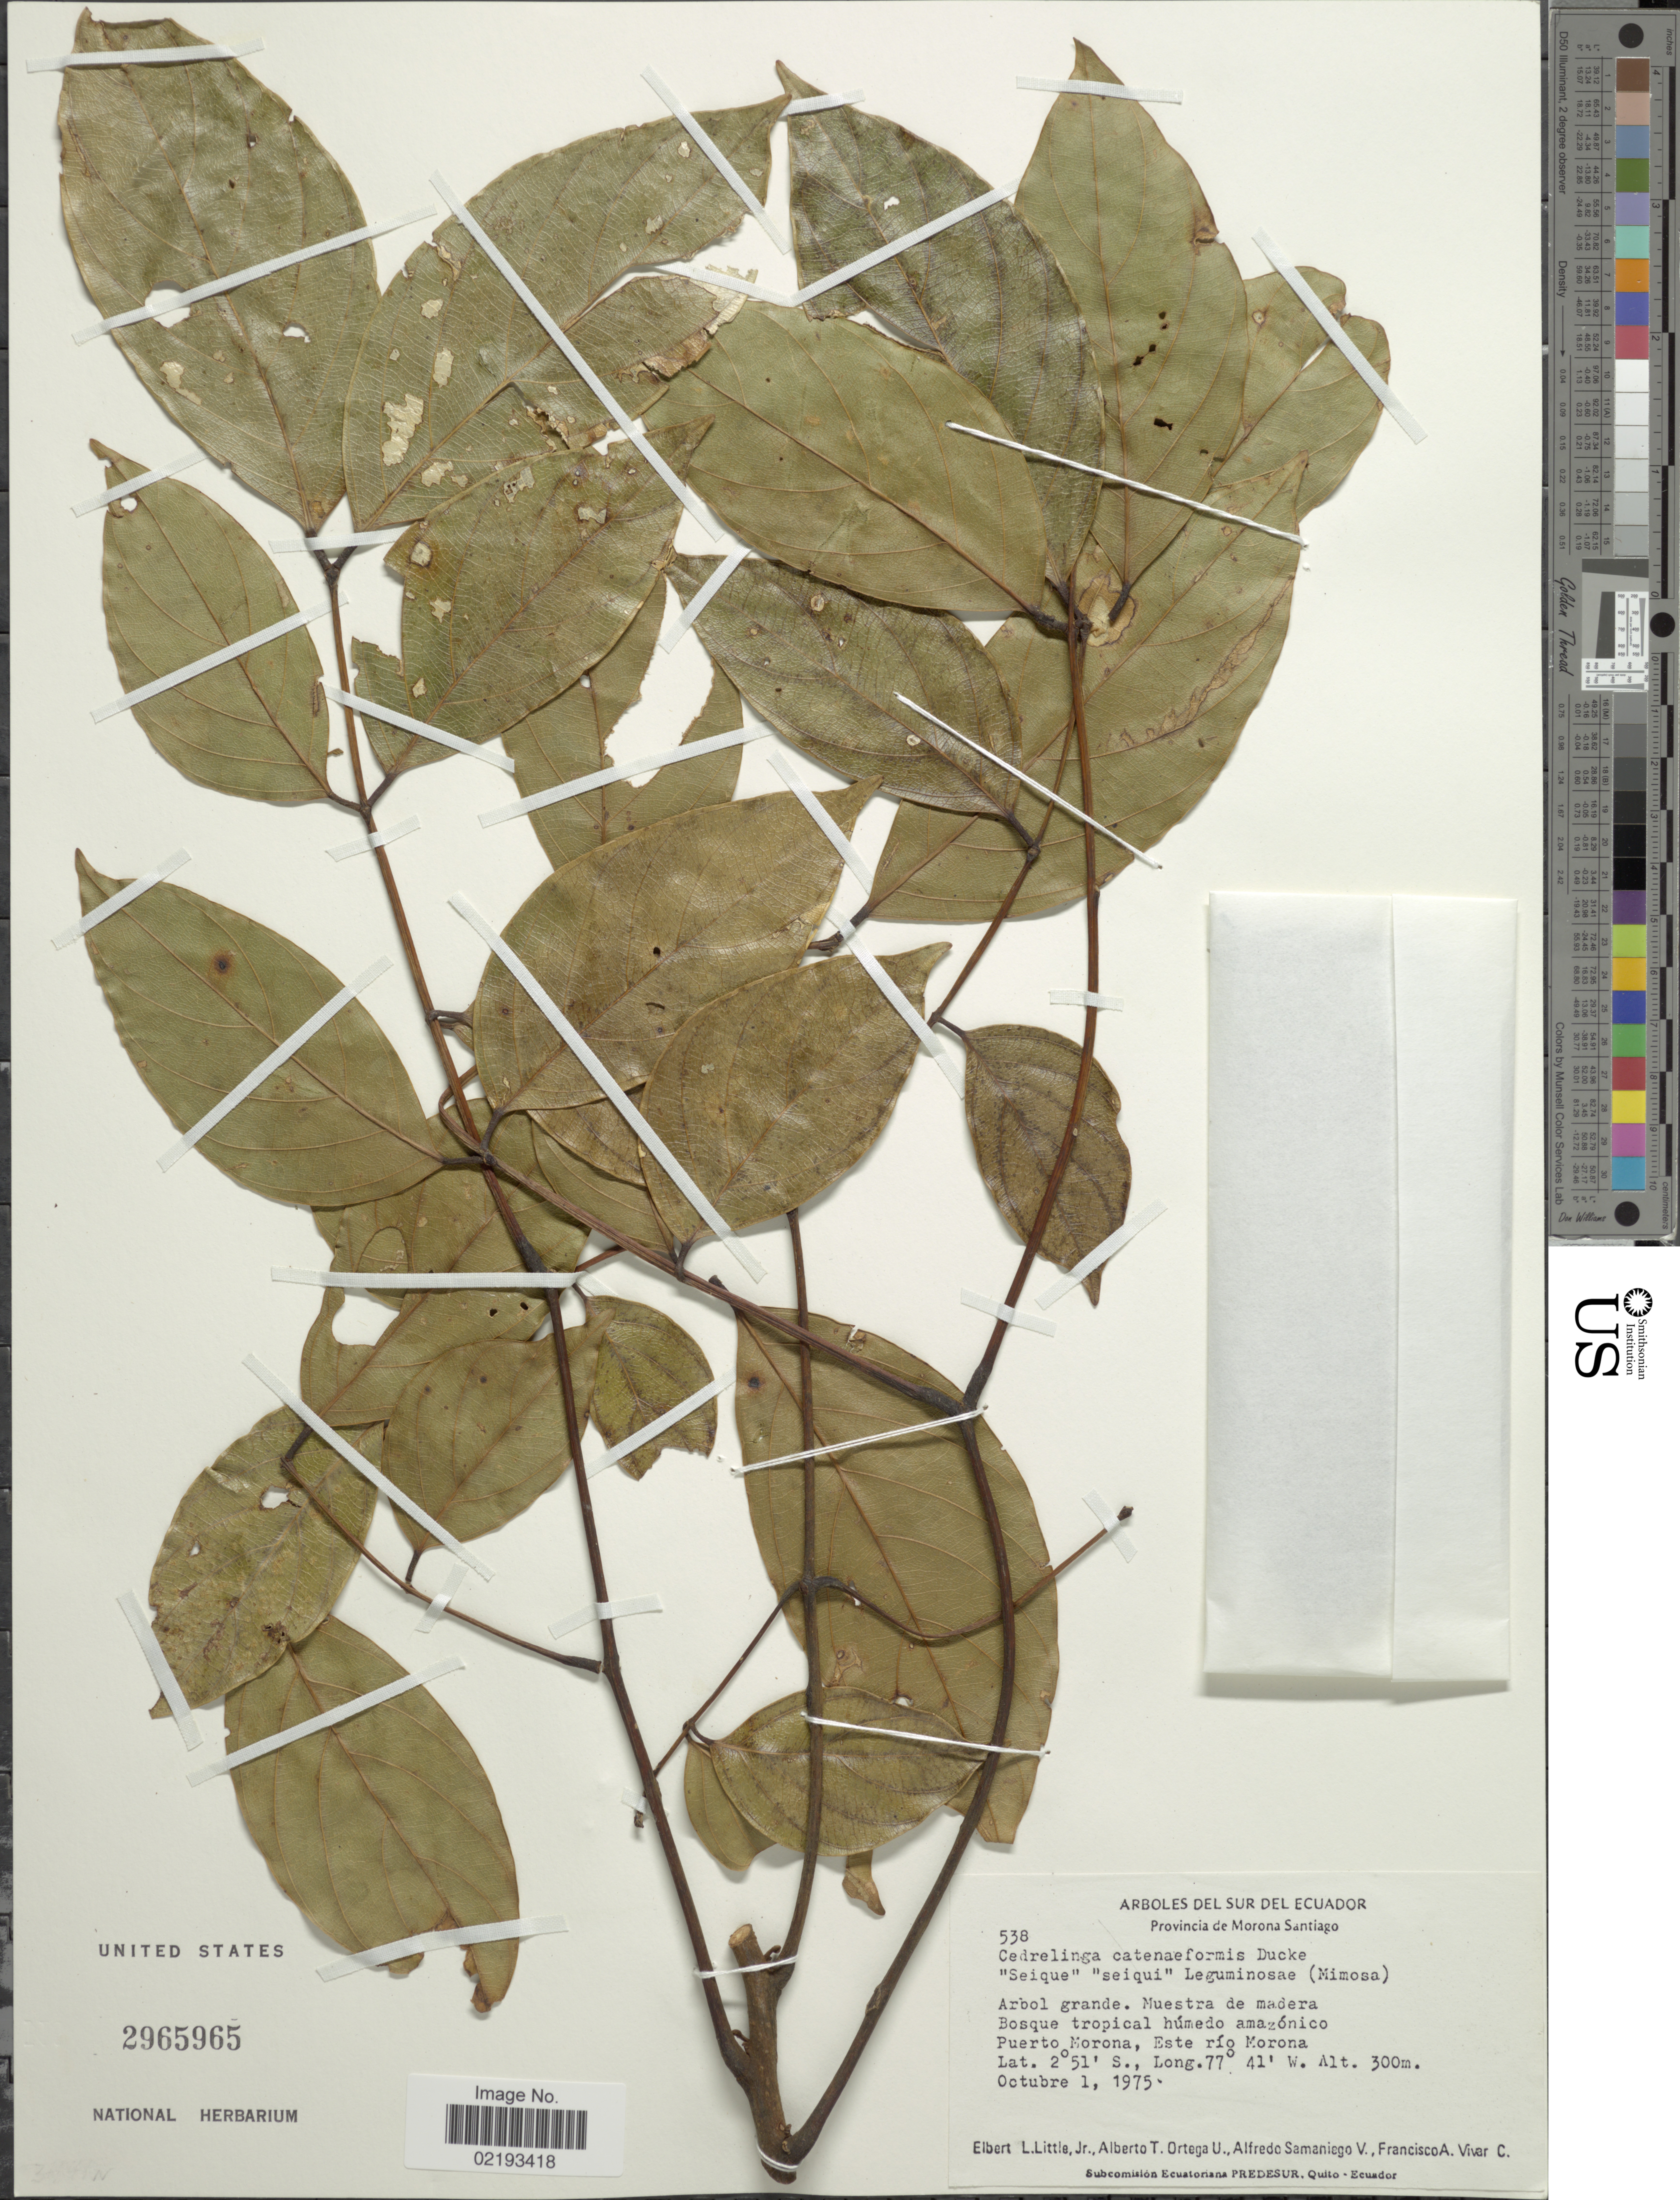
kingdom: Plantae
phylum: Tracheophyta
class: Magnoliopsida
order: Fabales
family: Fabaceae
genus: Cedrelinga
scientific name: Cedrelinga catenaeformis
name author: (Ducke) Ducke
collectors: E. L. Little, A. T. Ortega U., A. Samaniago V. & F. A. Vivar C.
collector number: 538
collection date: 1975-10-01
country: Ecuador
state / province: Morona-Santiago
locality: Muestra de madera Bosque tropical húmedo amazónica Puerto Morona, Este río Morona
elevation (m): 300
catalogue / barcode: US 2965965